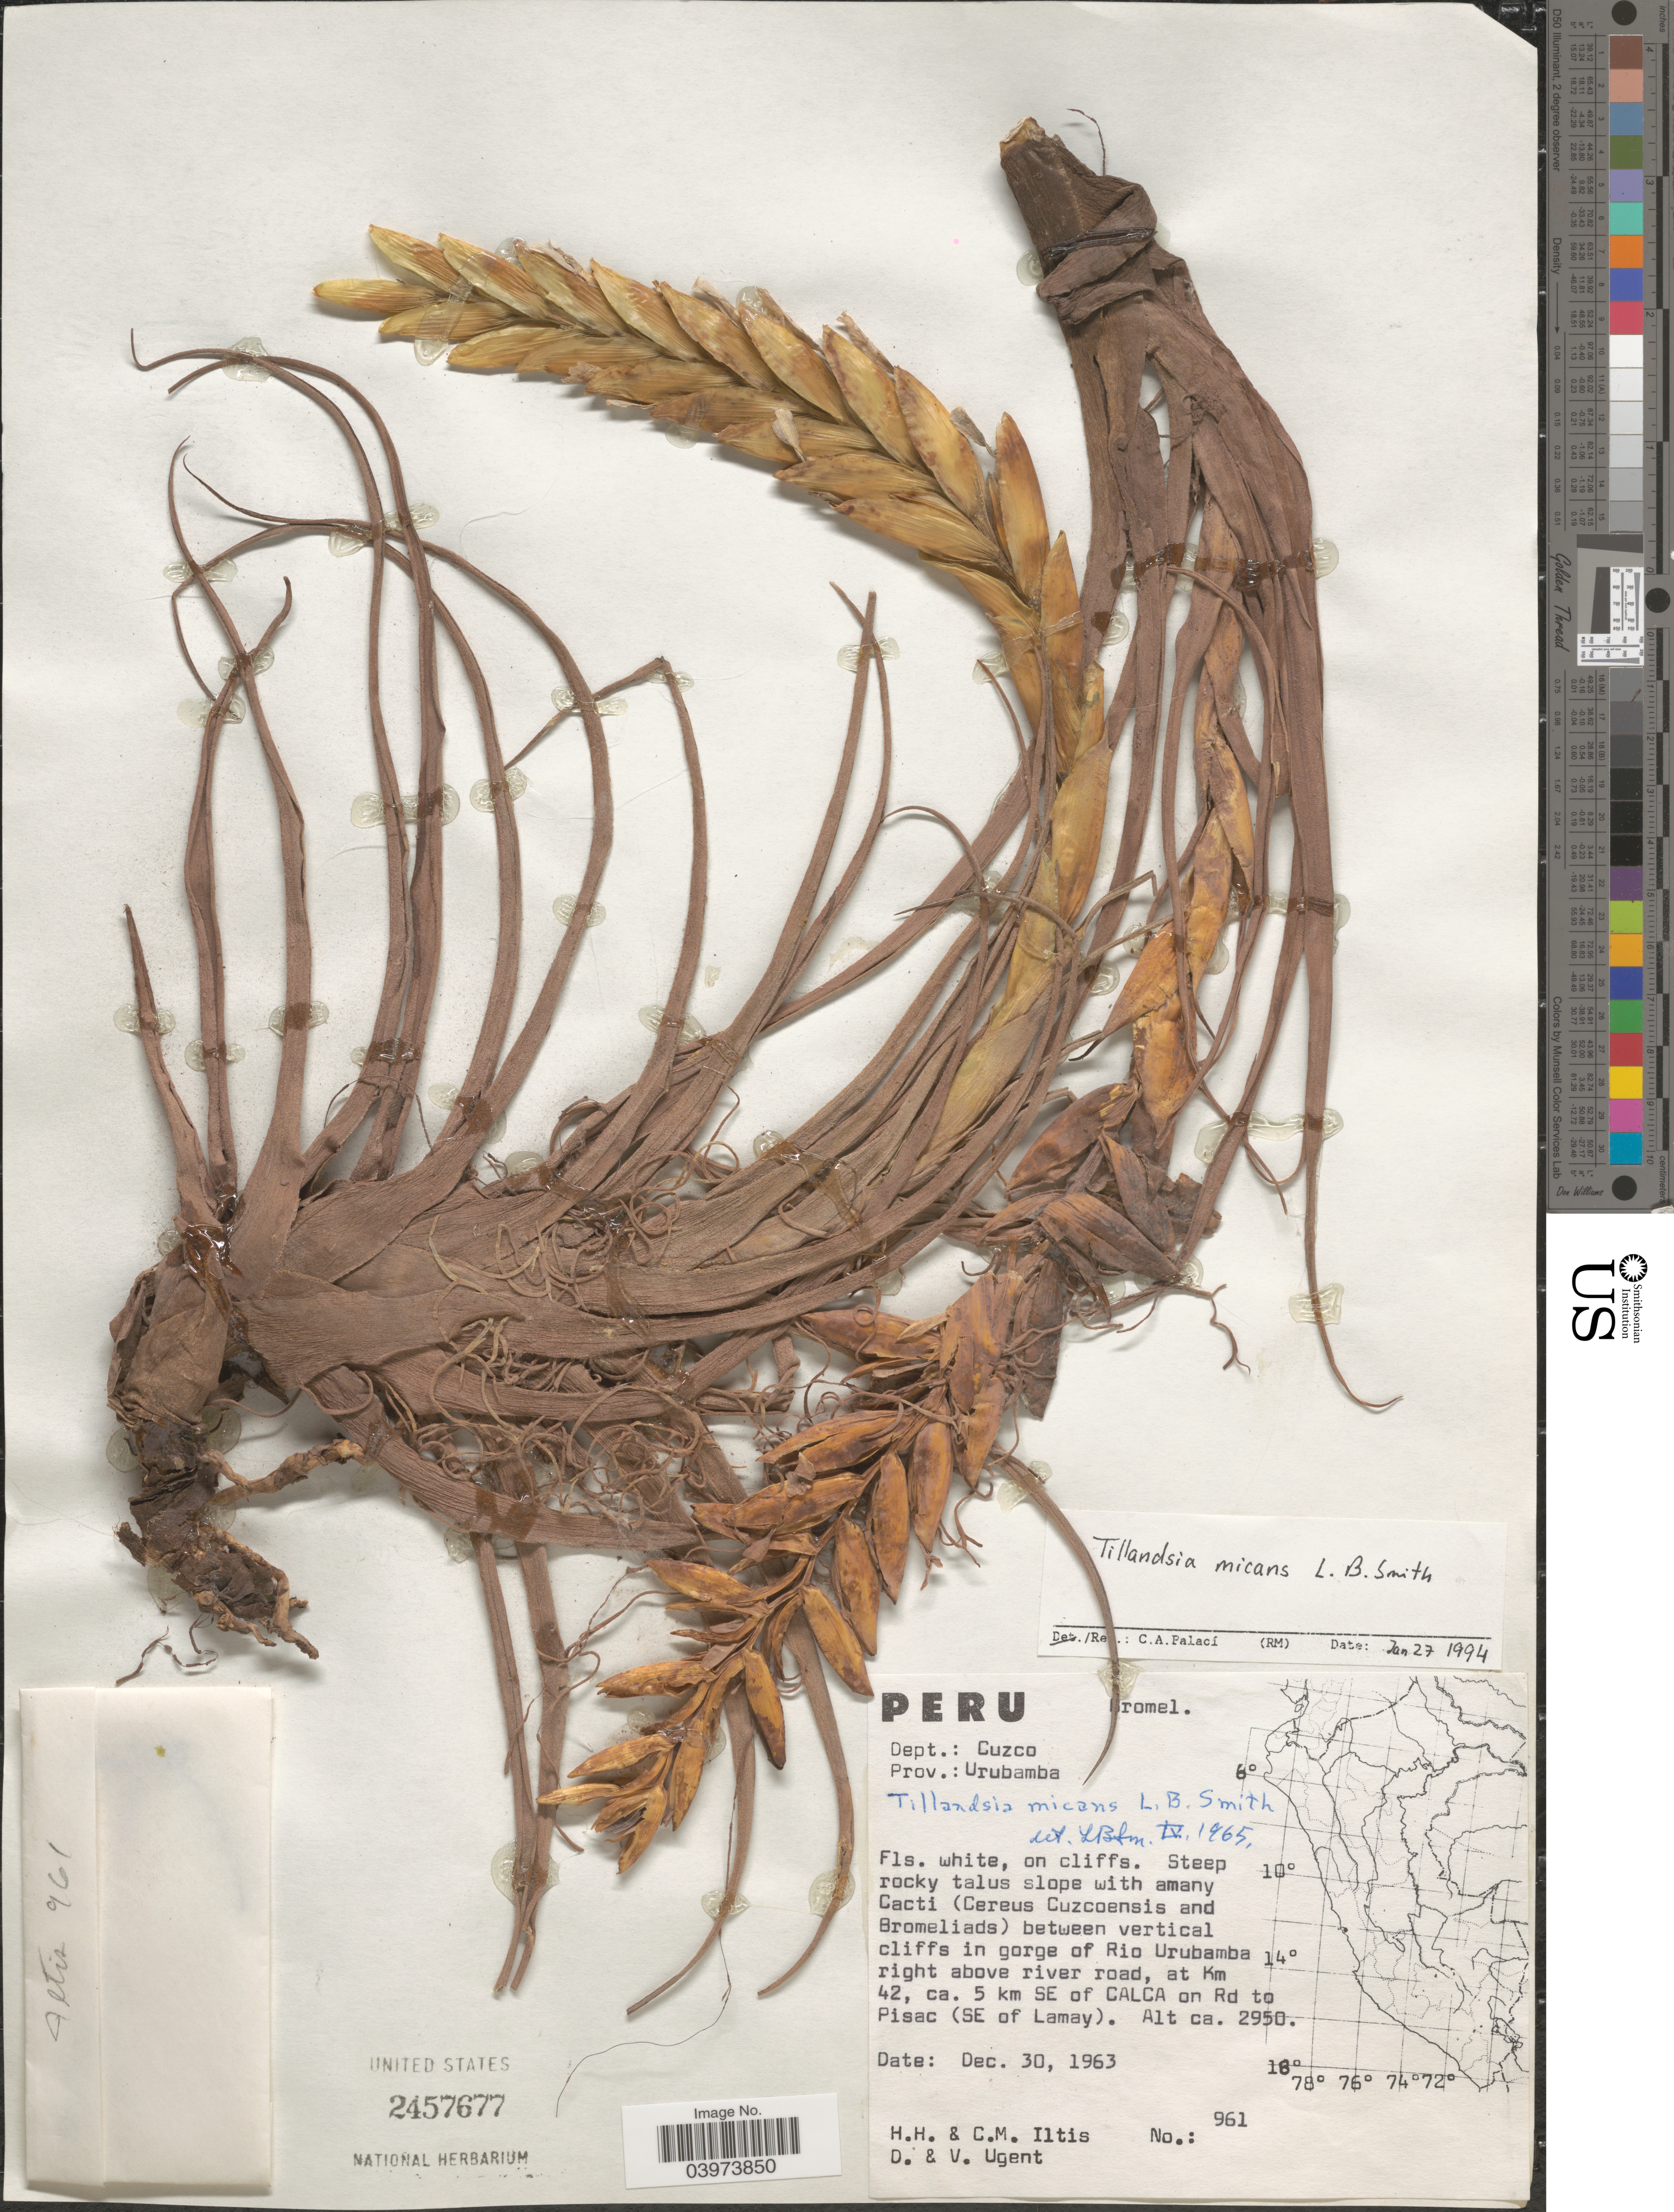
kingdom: Plantae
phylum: Tracheophyta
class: Liliopsida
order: Poales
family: Bromeliaceae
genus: Tillandsia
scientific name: Tillandsia micans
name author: L.B. Sm.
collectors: H. H. Iltis, C. M Iltis, D. Ugent & V. Ugent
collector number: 961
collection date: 1963-12-30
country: Peru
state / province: Cusco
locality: Dept.: Cuzco. Prov.: Urubamba. Between vertical cliffs in gorge of Rio Urubamba right above river road, at Km 42, ca. 5 km SE of Calca on Rd to Pisac (SE of Lamay).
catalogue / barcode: US 2457677